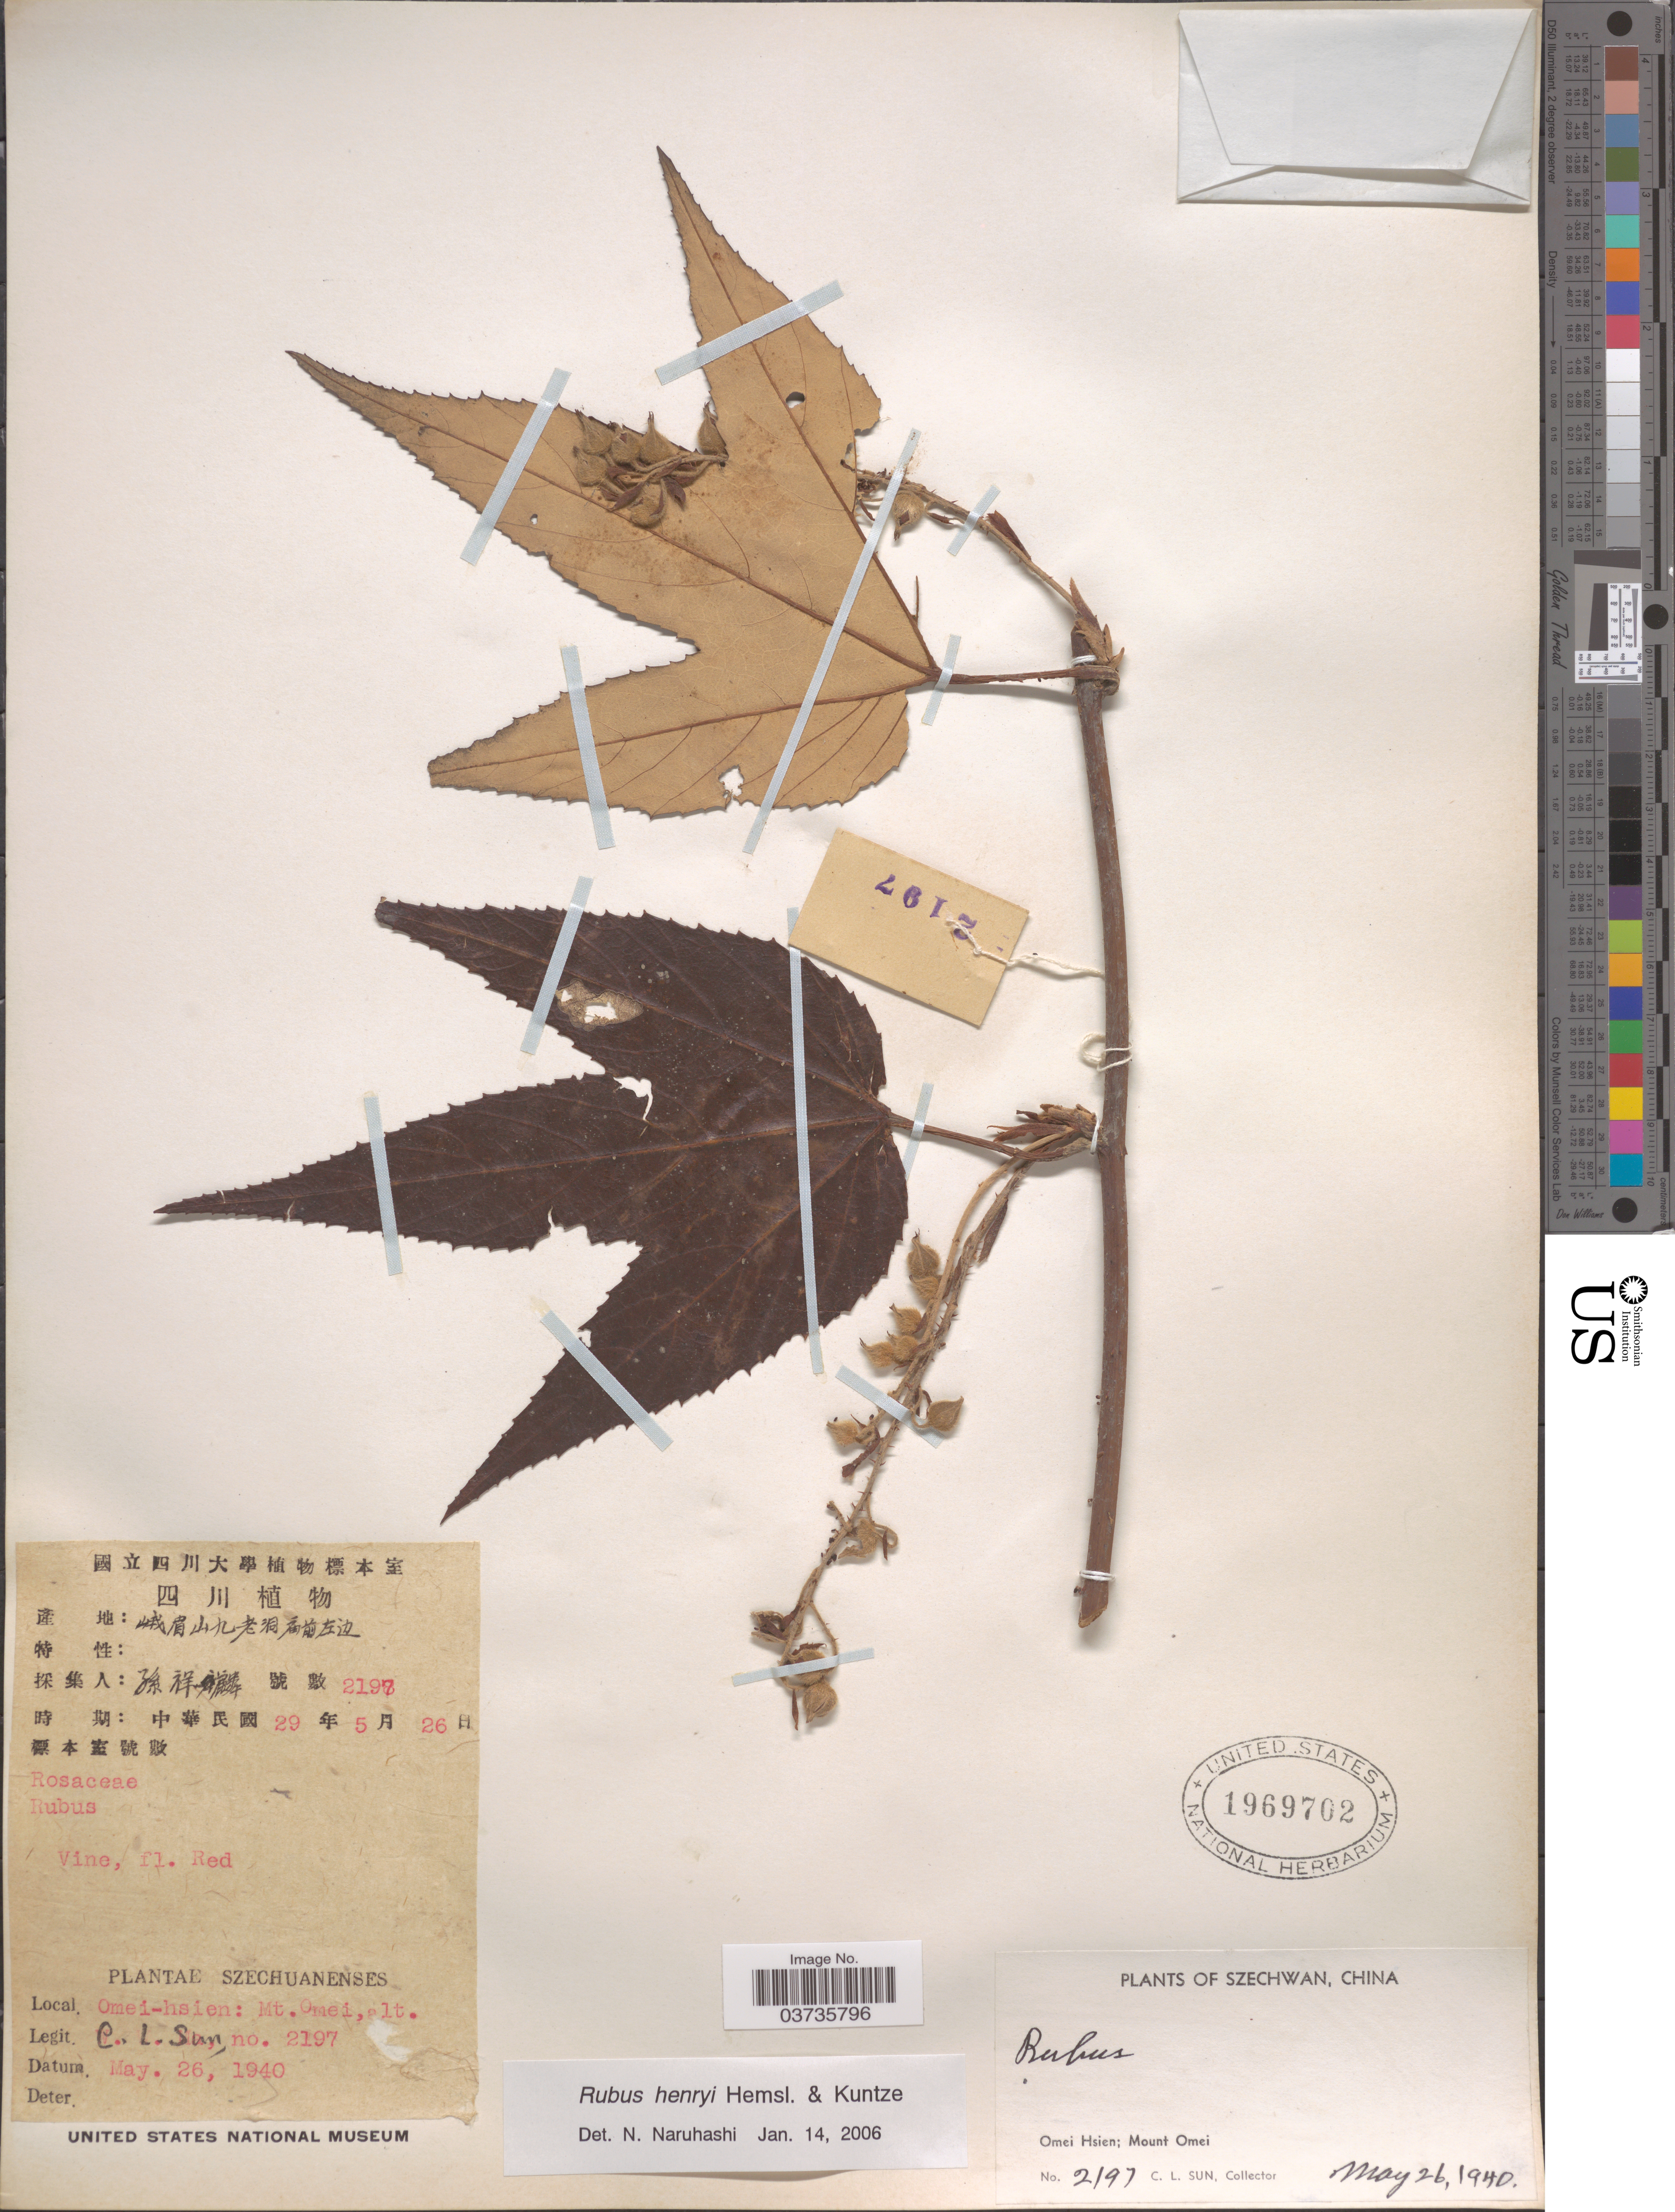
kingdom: Plantae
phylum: Tracheophyta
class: Magnoliopsida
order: Rosales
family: Rosaceae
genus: Rubus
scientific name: Rubus henryi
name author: Hemsl. & Kuntze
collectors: C. Sun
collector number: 2197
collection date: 1940-05-26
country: China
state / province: Sichuan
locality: Szechwan. Omei Hsien; Mount Omei.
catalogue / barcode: US 1969702